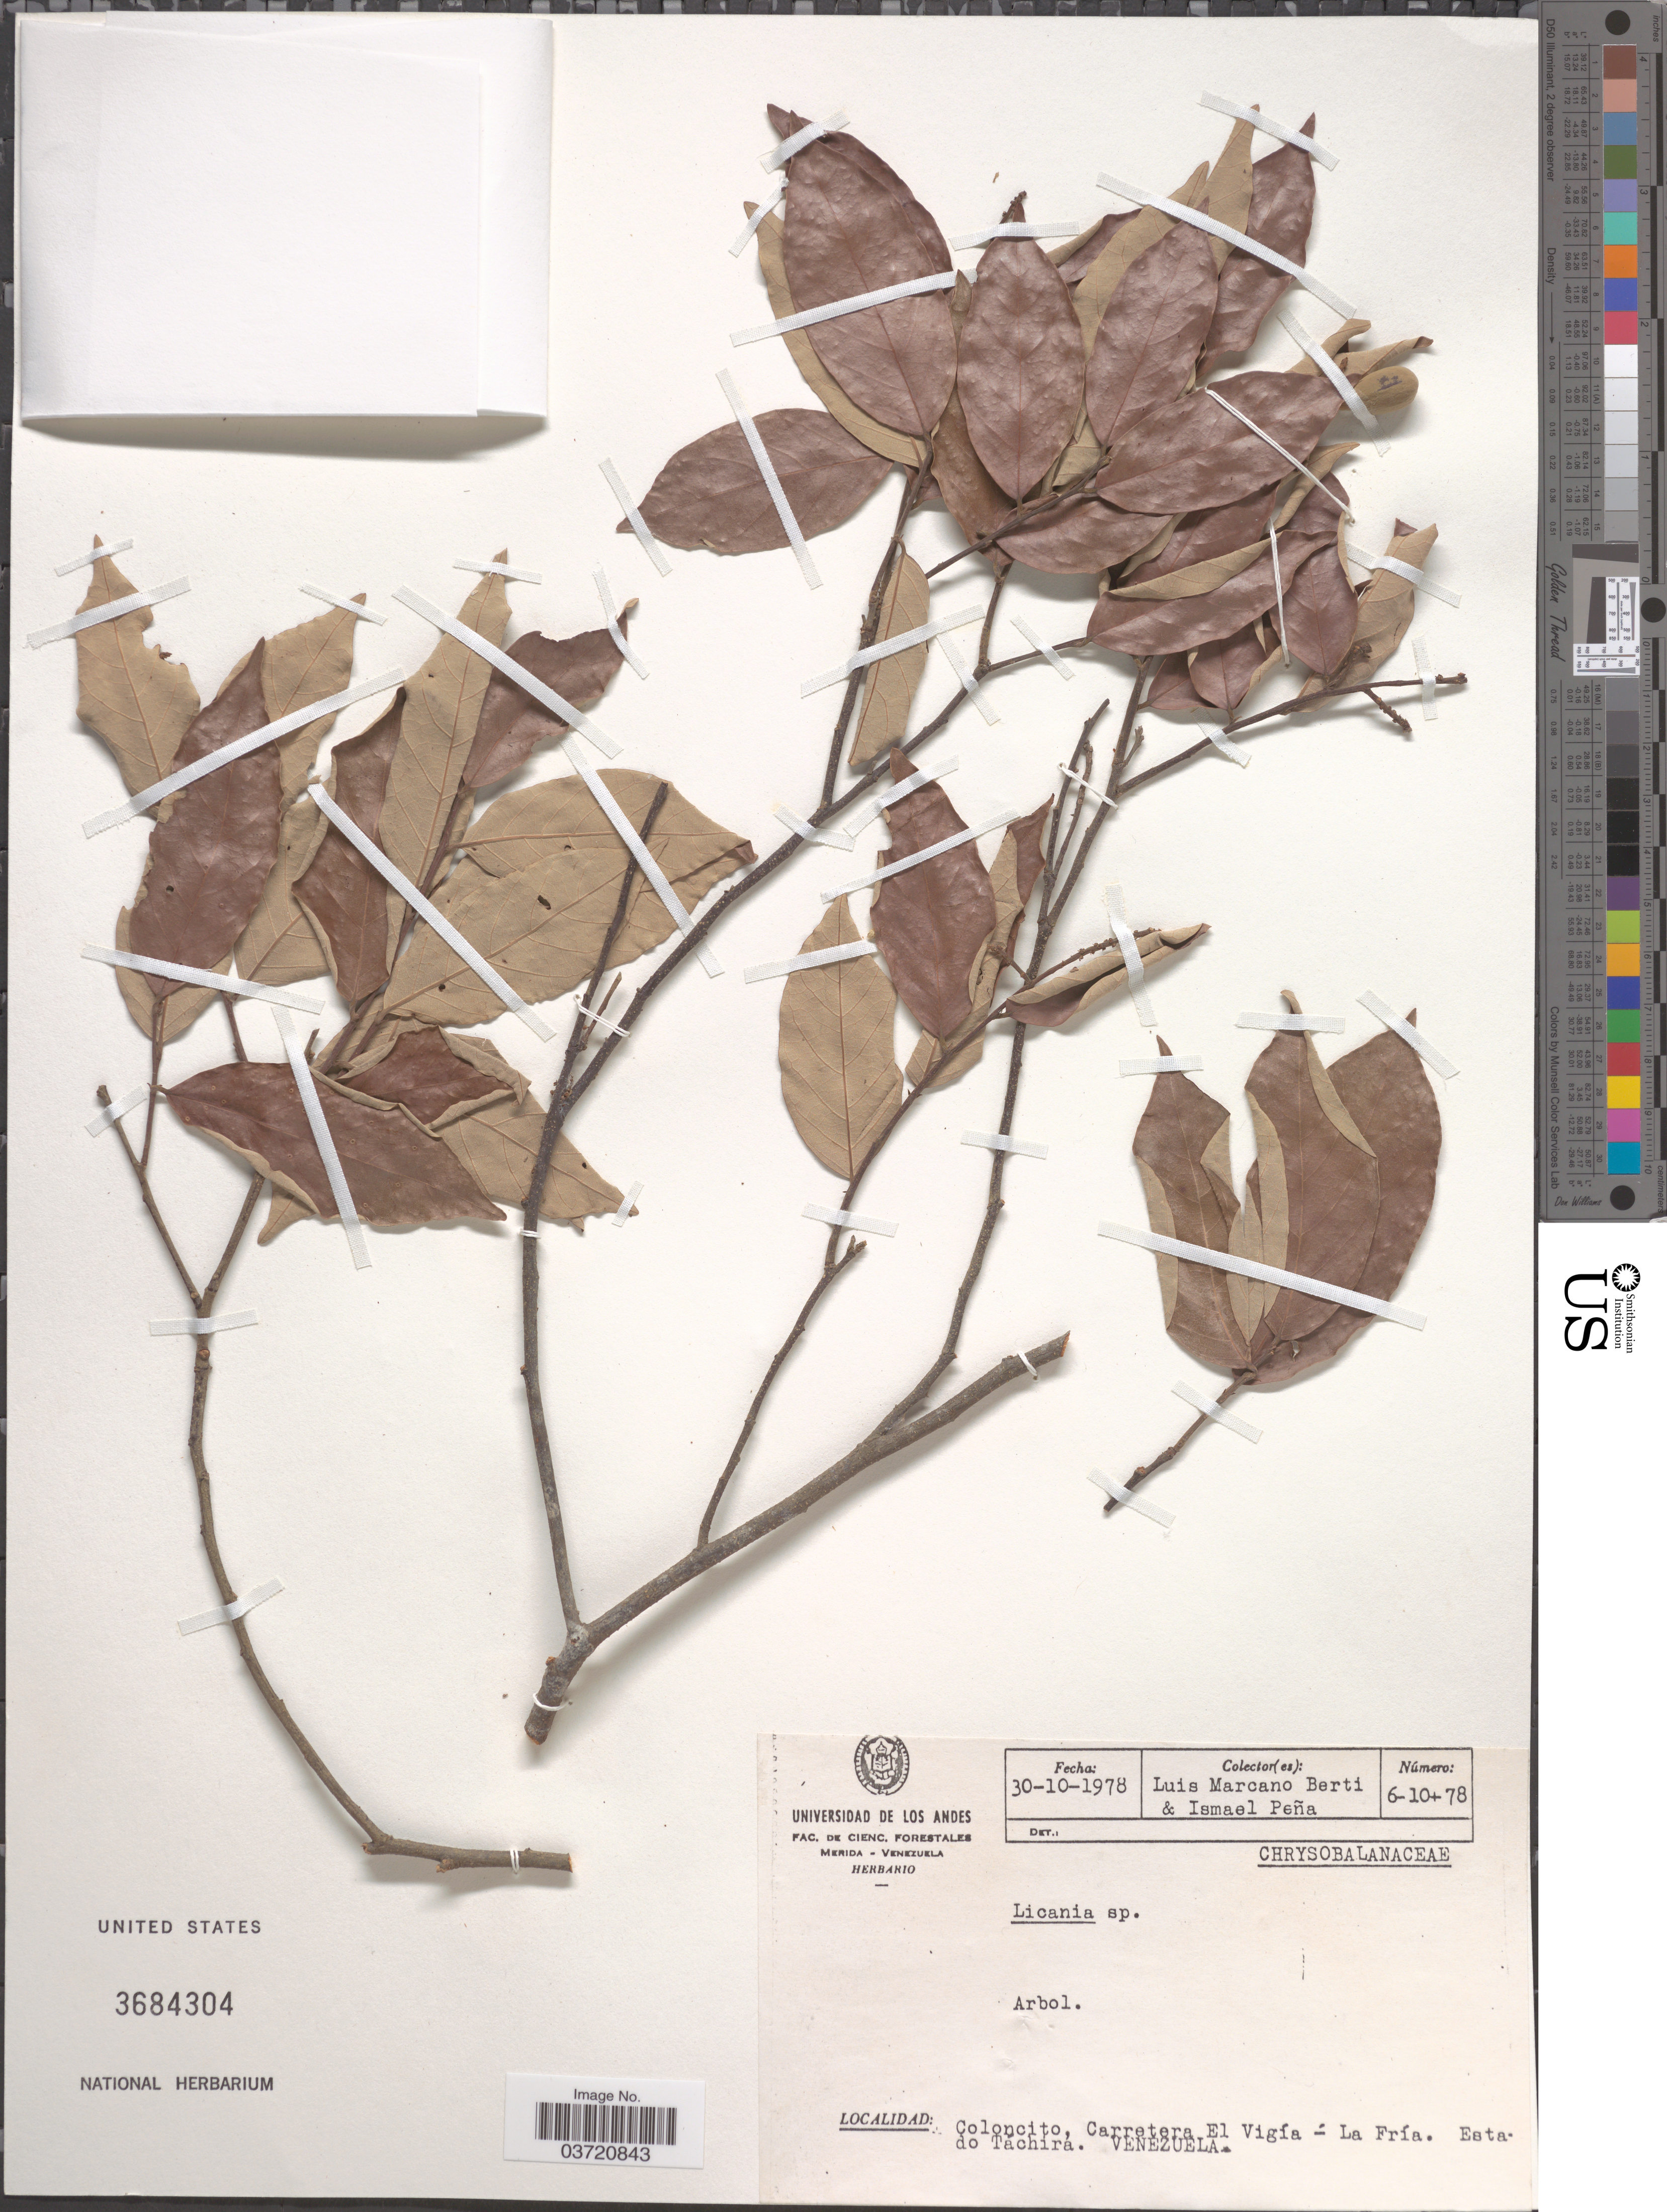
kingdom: Plantae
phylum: Tracheophyta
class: Magnoliopsida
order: Malpighiales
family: Chrysobalanaceae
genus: Licania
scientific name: Licania sp.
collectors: L. Marcano-Berti & I. Pena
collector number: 6-10+78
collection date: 1978-10-30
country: Venezuela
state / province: Tachira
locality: Coloncito, Carretera El Vigía - La Fría.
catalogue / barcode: US 3684304